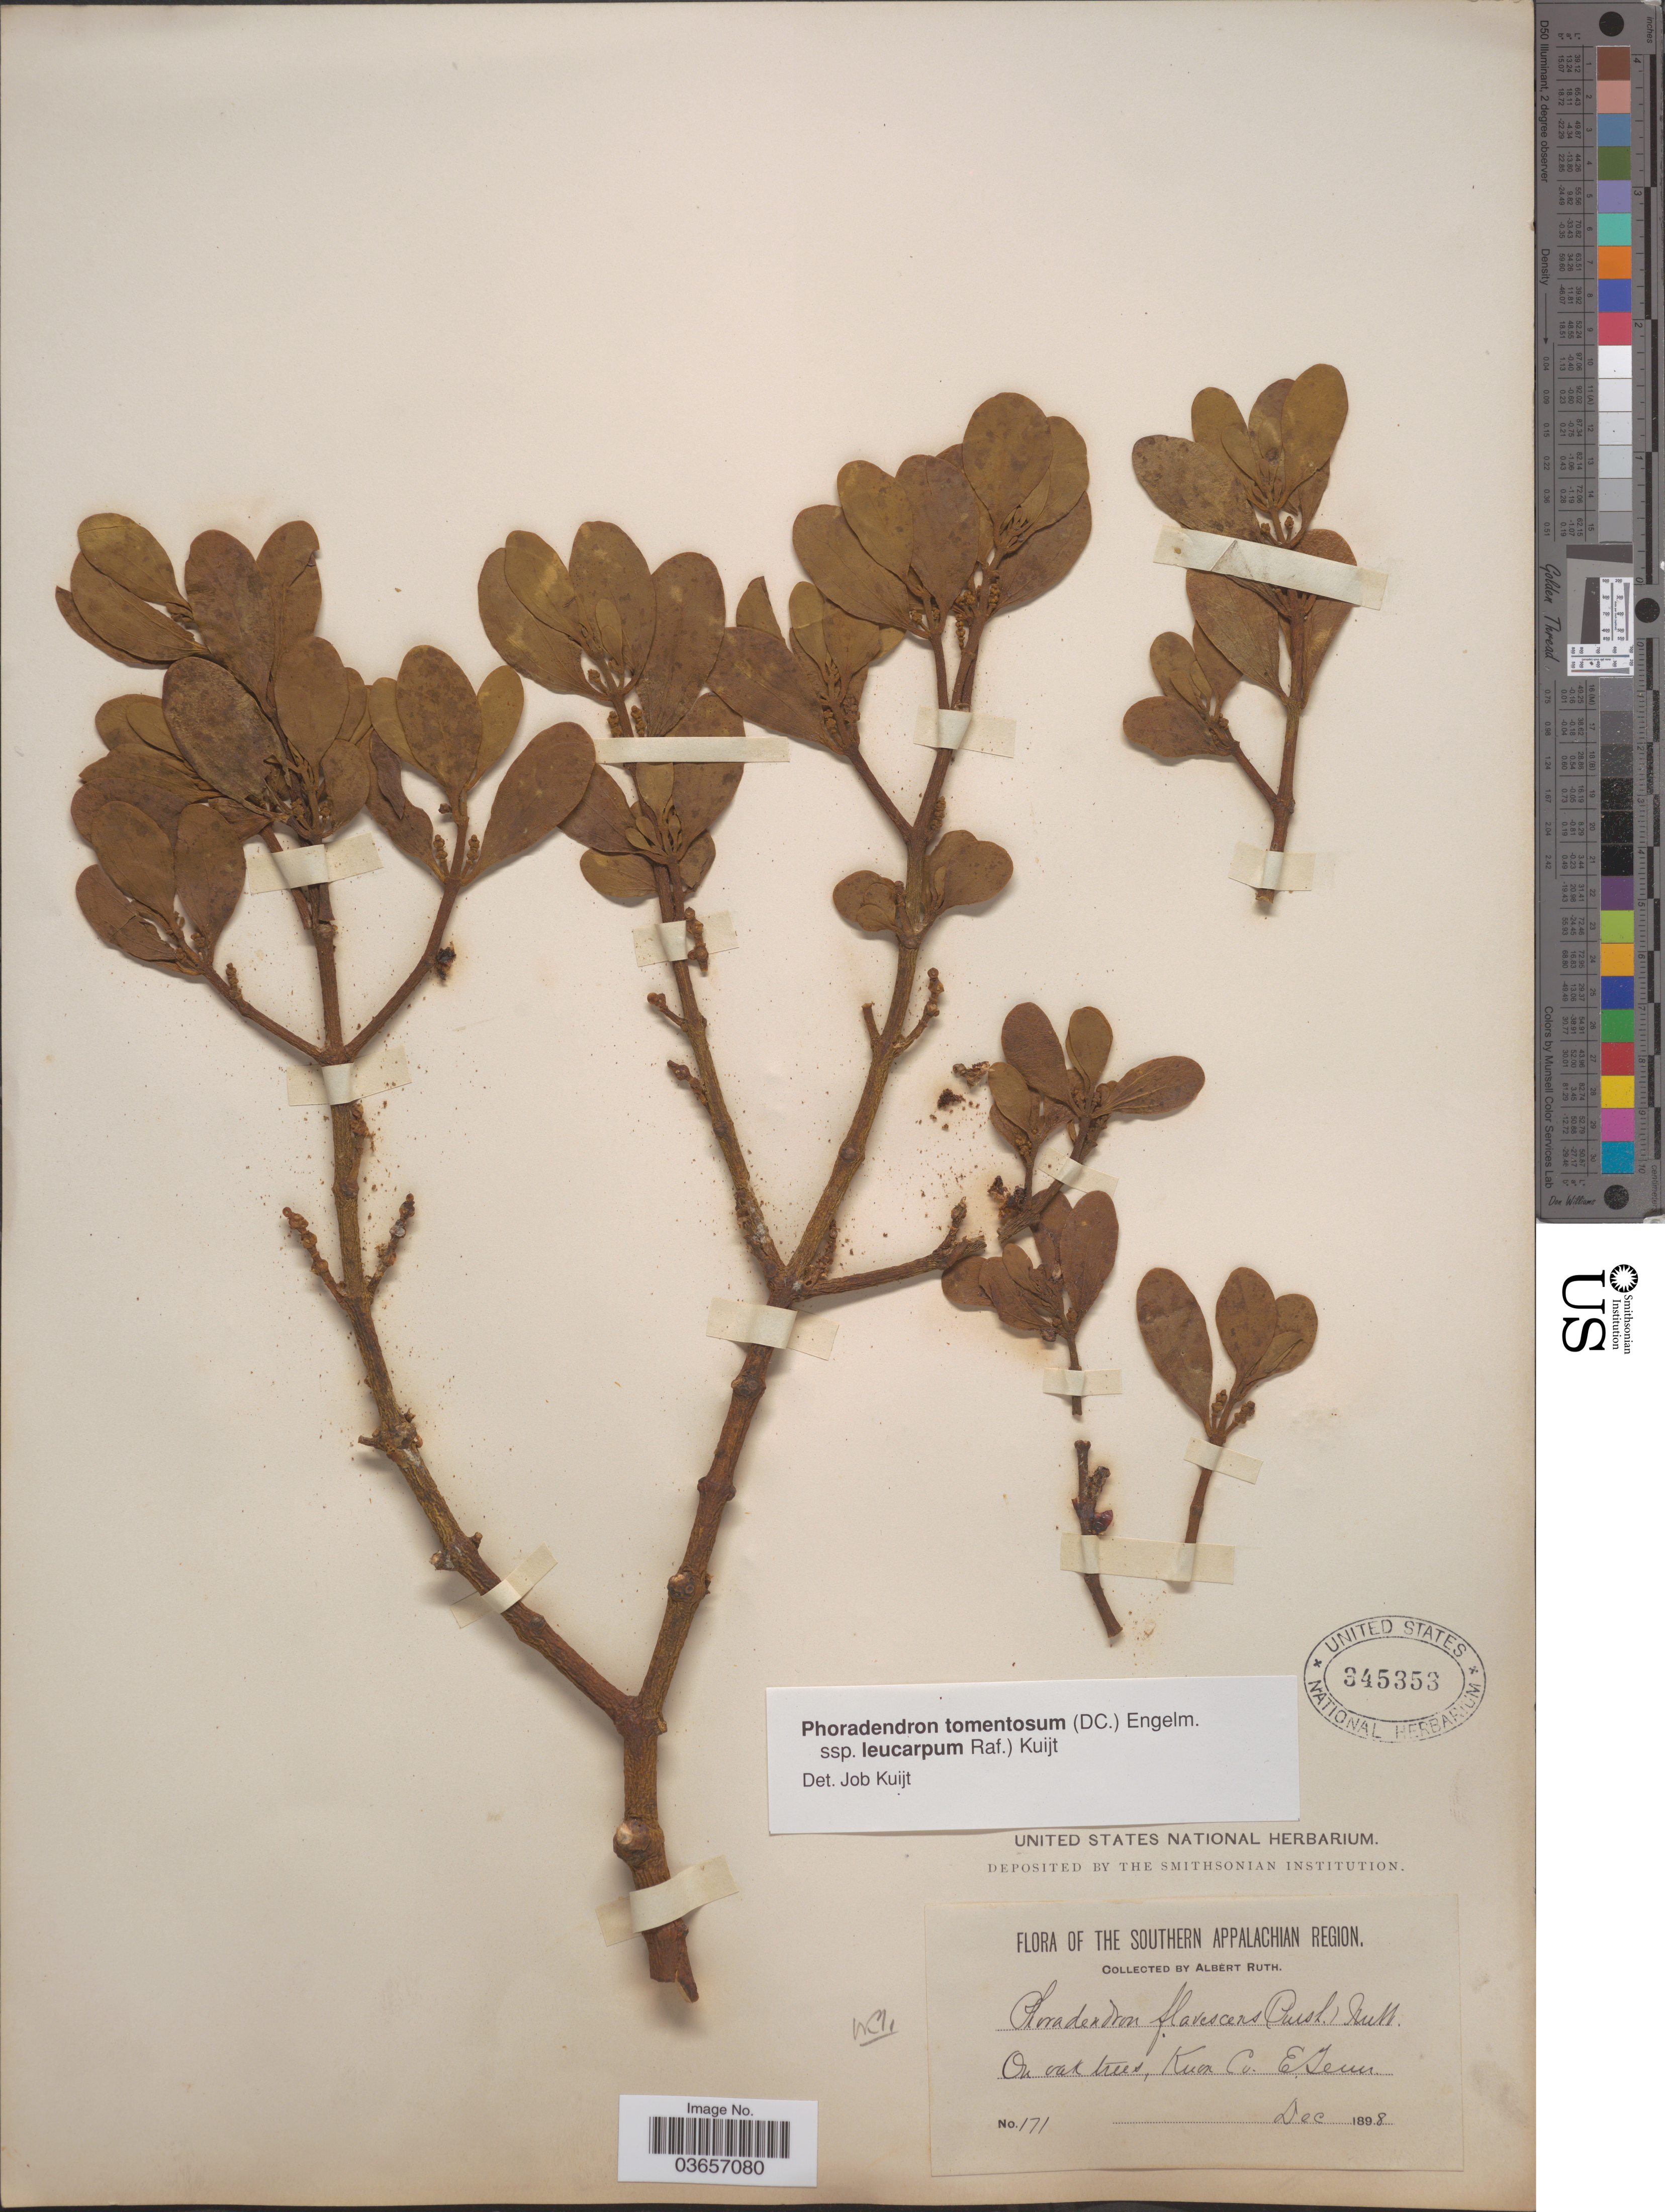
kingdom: Plantae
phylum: Tracheophyta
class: Magnoliopsida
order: Santalales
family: Viscaceae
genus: Phoradendron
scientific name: Phoradendron tomentosum subsp. leucarpum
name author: DC.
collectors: A. Ruth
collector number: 171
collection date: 1898-12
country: United States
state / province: Tennessee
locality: Southern Appalachian Region. Knox Co. E. Tenn.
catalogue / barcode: US 345353